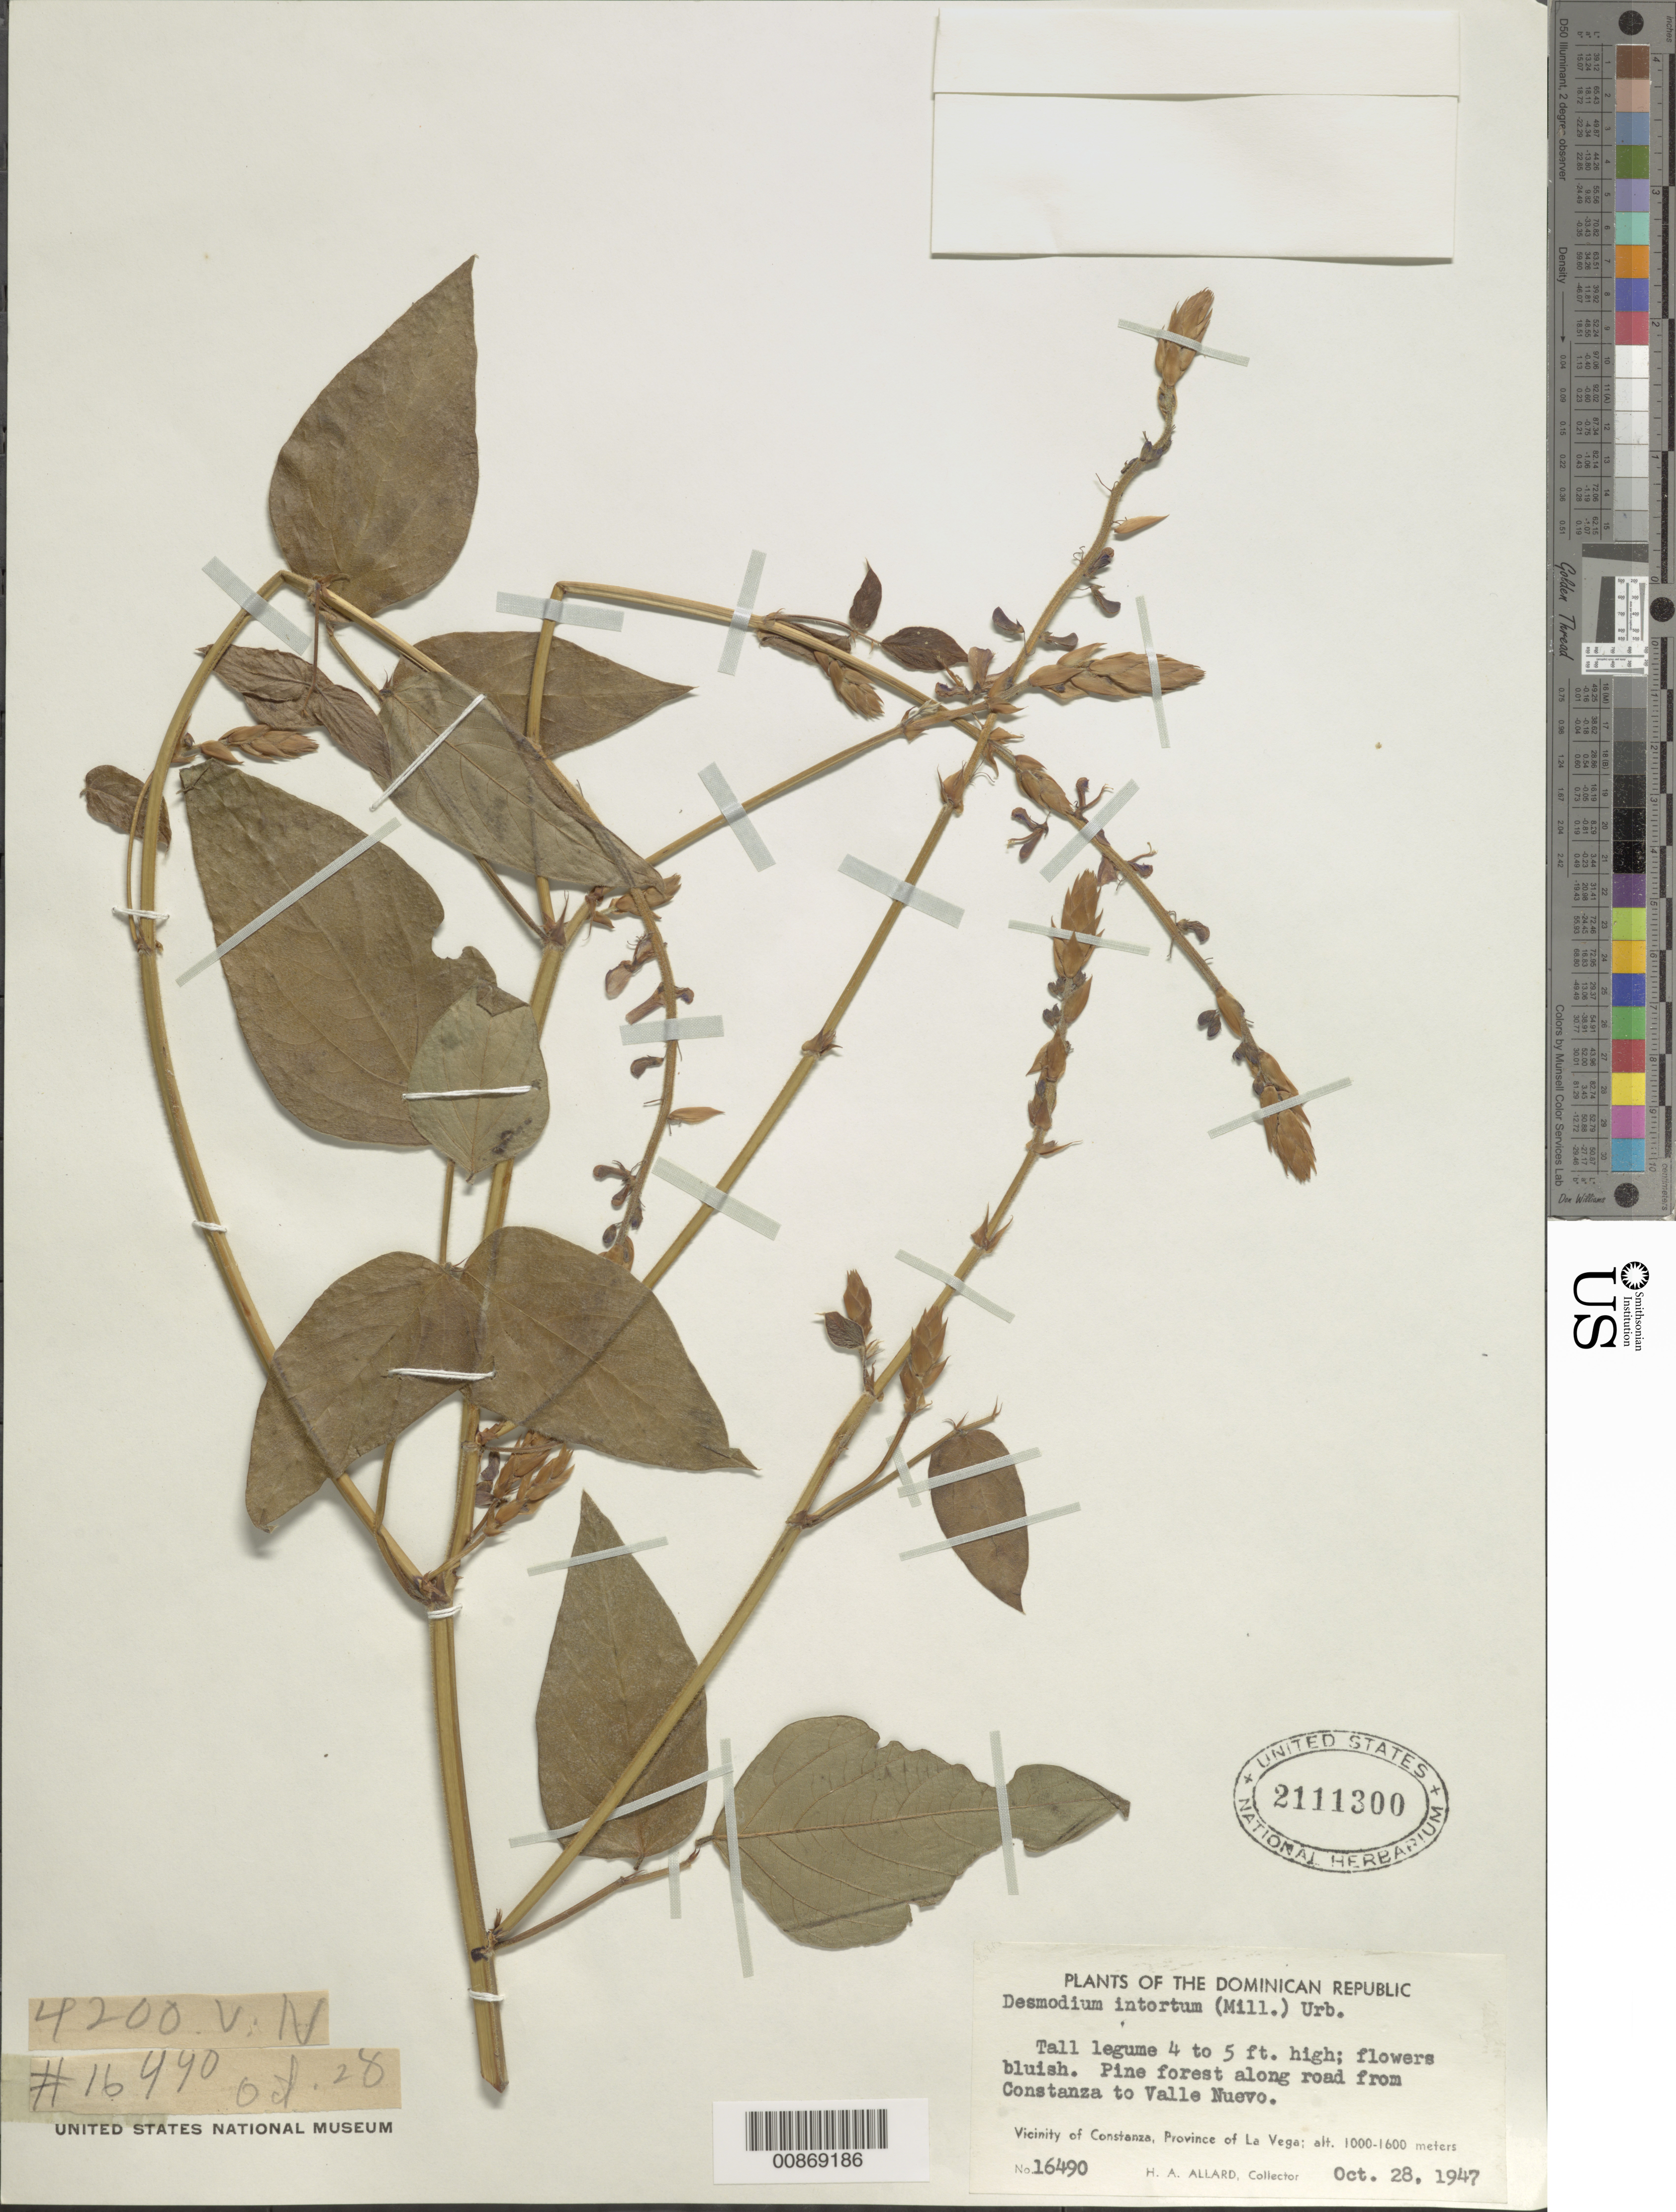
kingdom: Plantae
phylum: Tracheophyta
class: Magnoliopsida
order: Fabales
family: Fabaceae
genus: Desmodium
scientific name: Desmodium intortum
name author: (Mill.) Urb.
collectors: H. A. Allard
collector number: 16490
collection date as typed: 28 Oct 1947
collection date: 1947-10-28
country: Dominican Republic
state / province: La Vega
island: Hispaniola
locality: Along road from Constanza to Valle Nuevo.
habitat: Pine forest along road.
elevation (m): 1000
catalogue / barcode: US 2111300